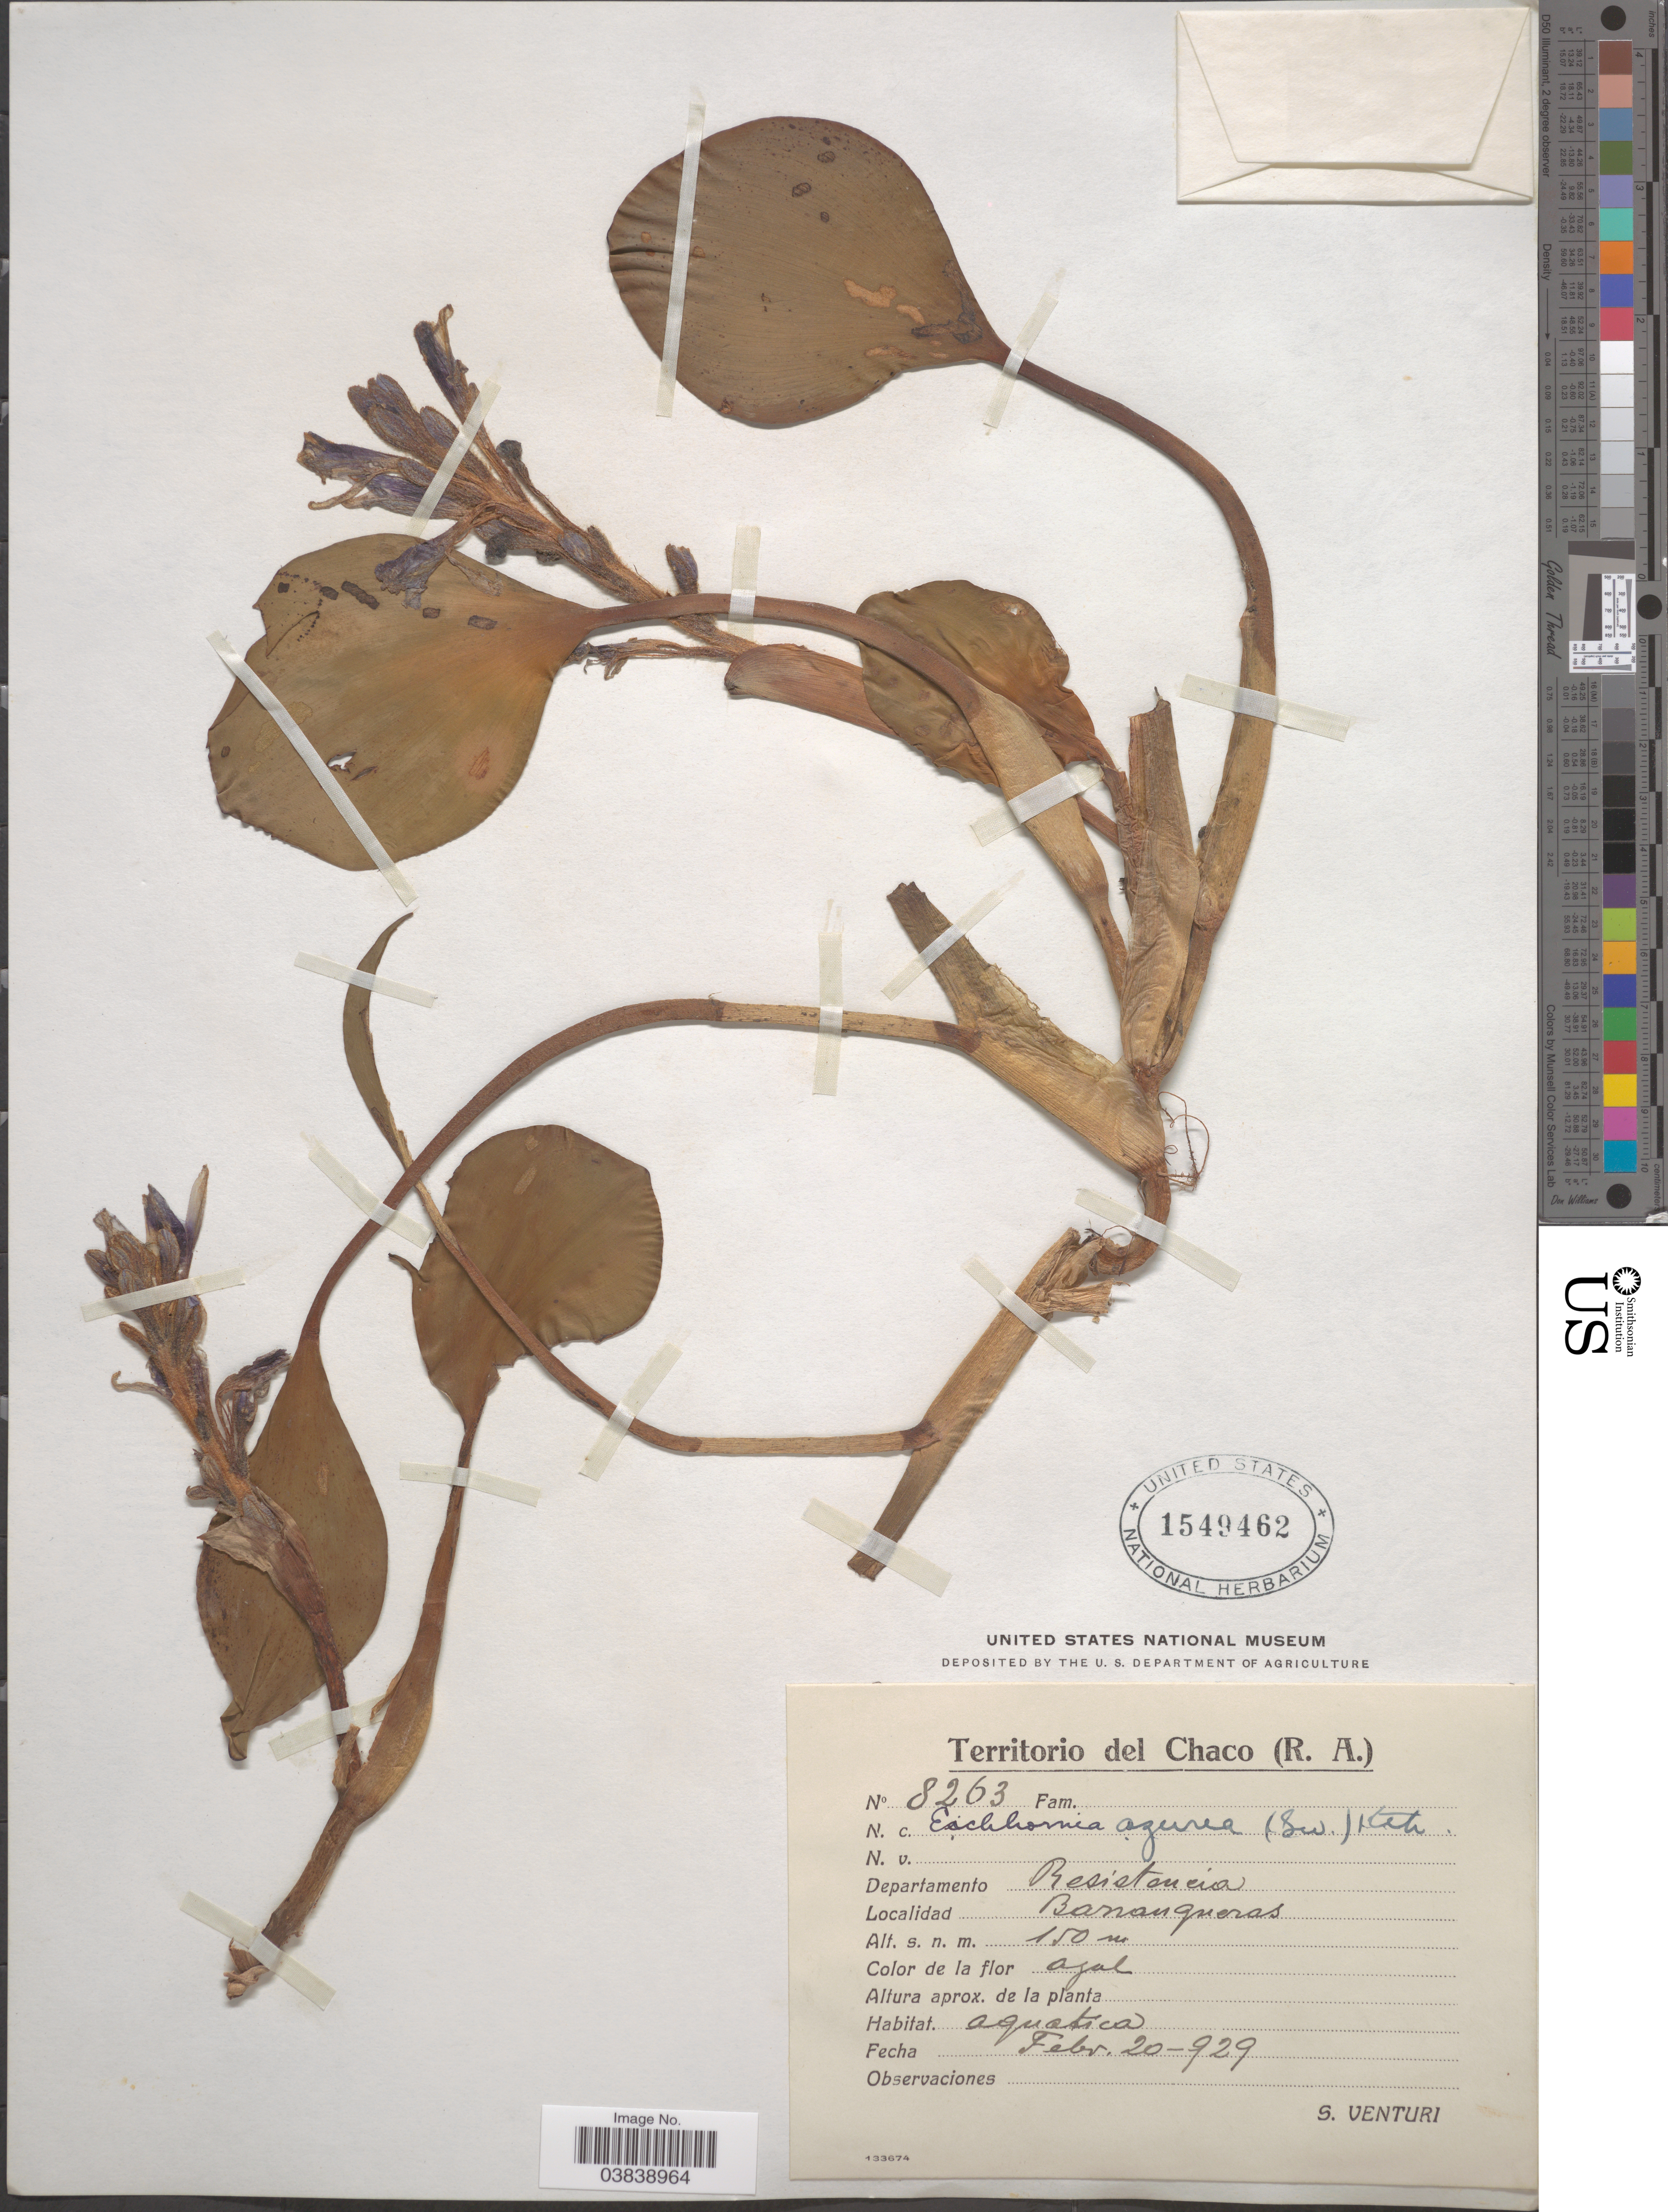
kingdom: Plantae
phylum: Tracheophyta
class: Liliopsida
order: Commelinales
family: Pontederiaceae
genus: Eichhornia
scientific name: Eichhornia azurea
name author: (Sw.) Kunth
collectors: S. Venturi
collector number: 8263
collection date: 1929-02-20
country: Argentina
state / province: Chaco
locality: Departamento Resistancia. Barranqueras.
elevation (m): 150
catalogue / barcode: US 1549462